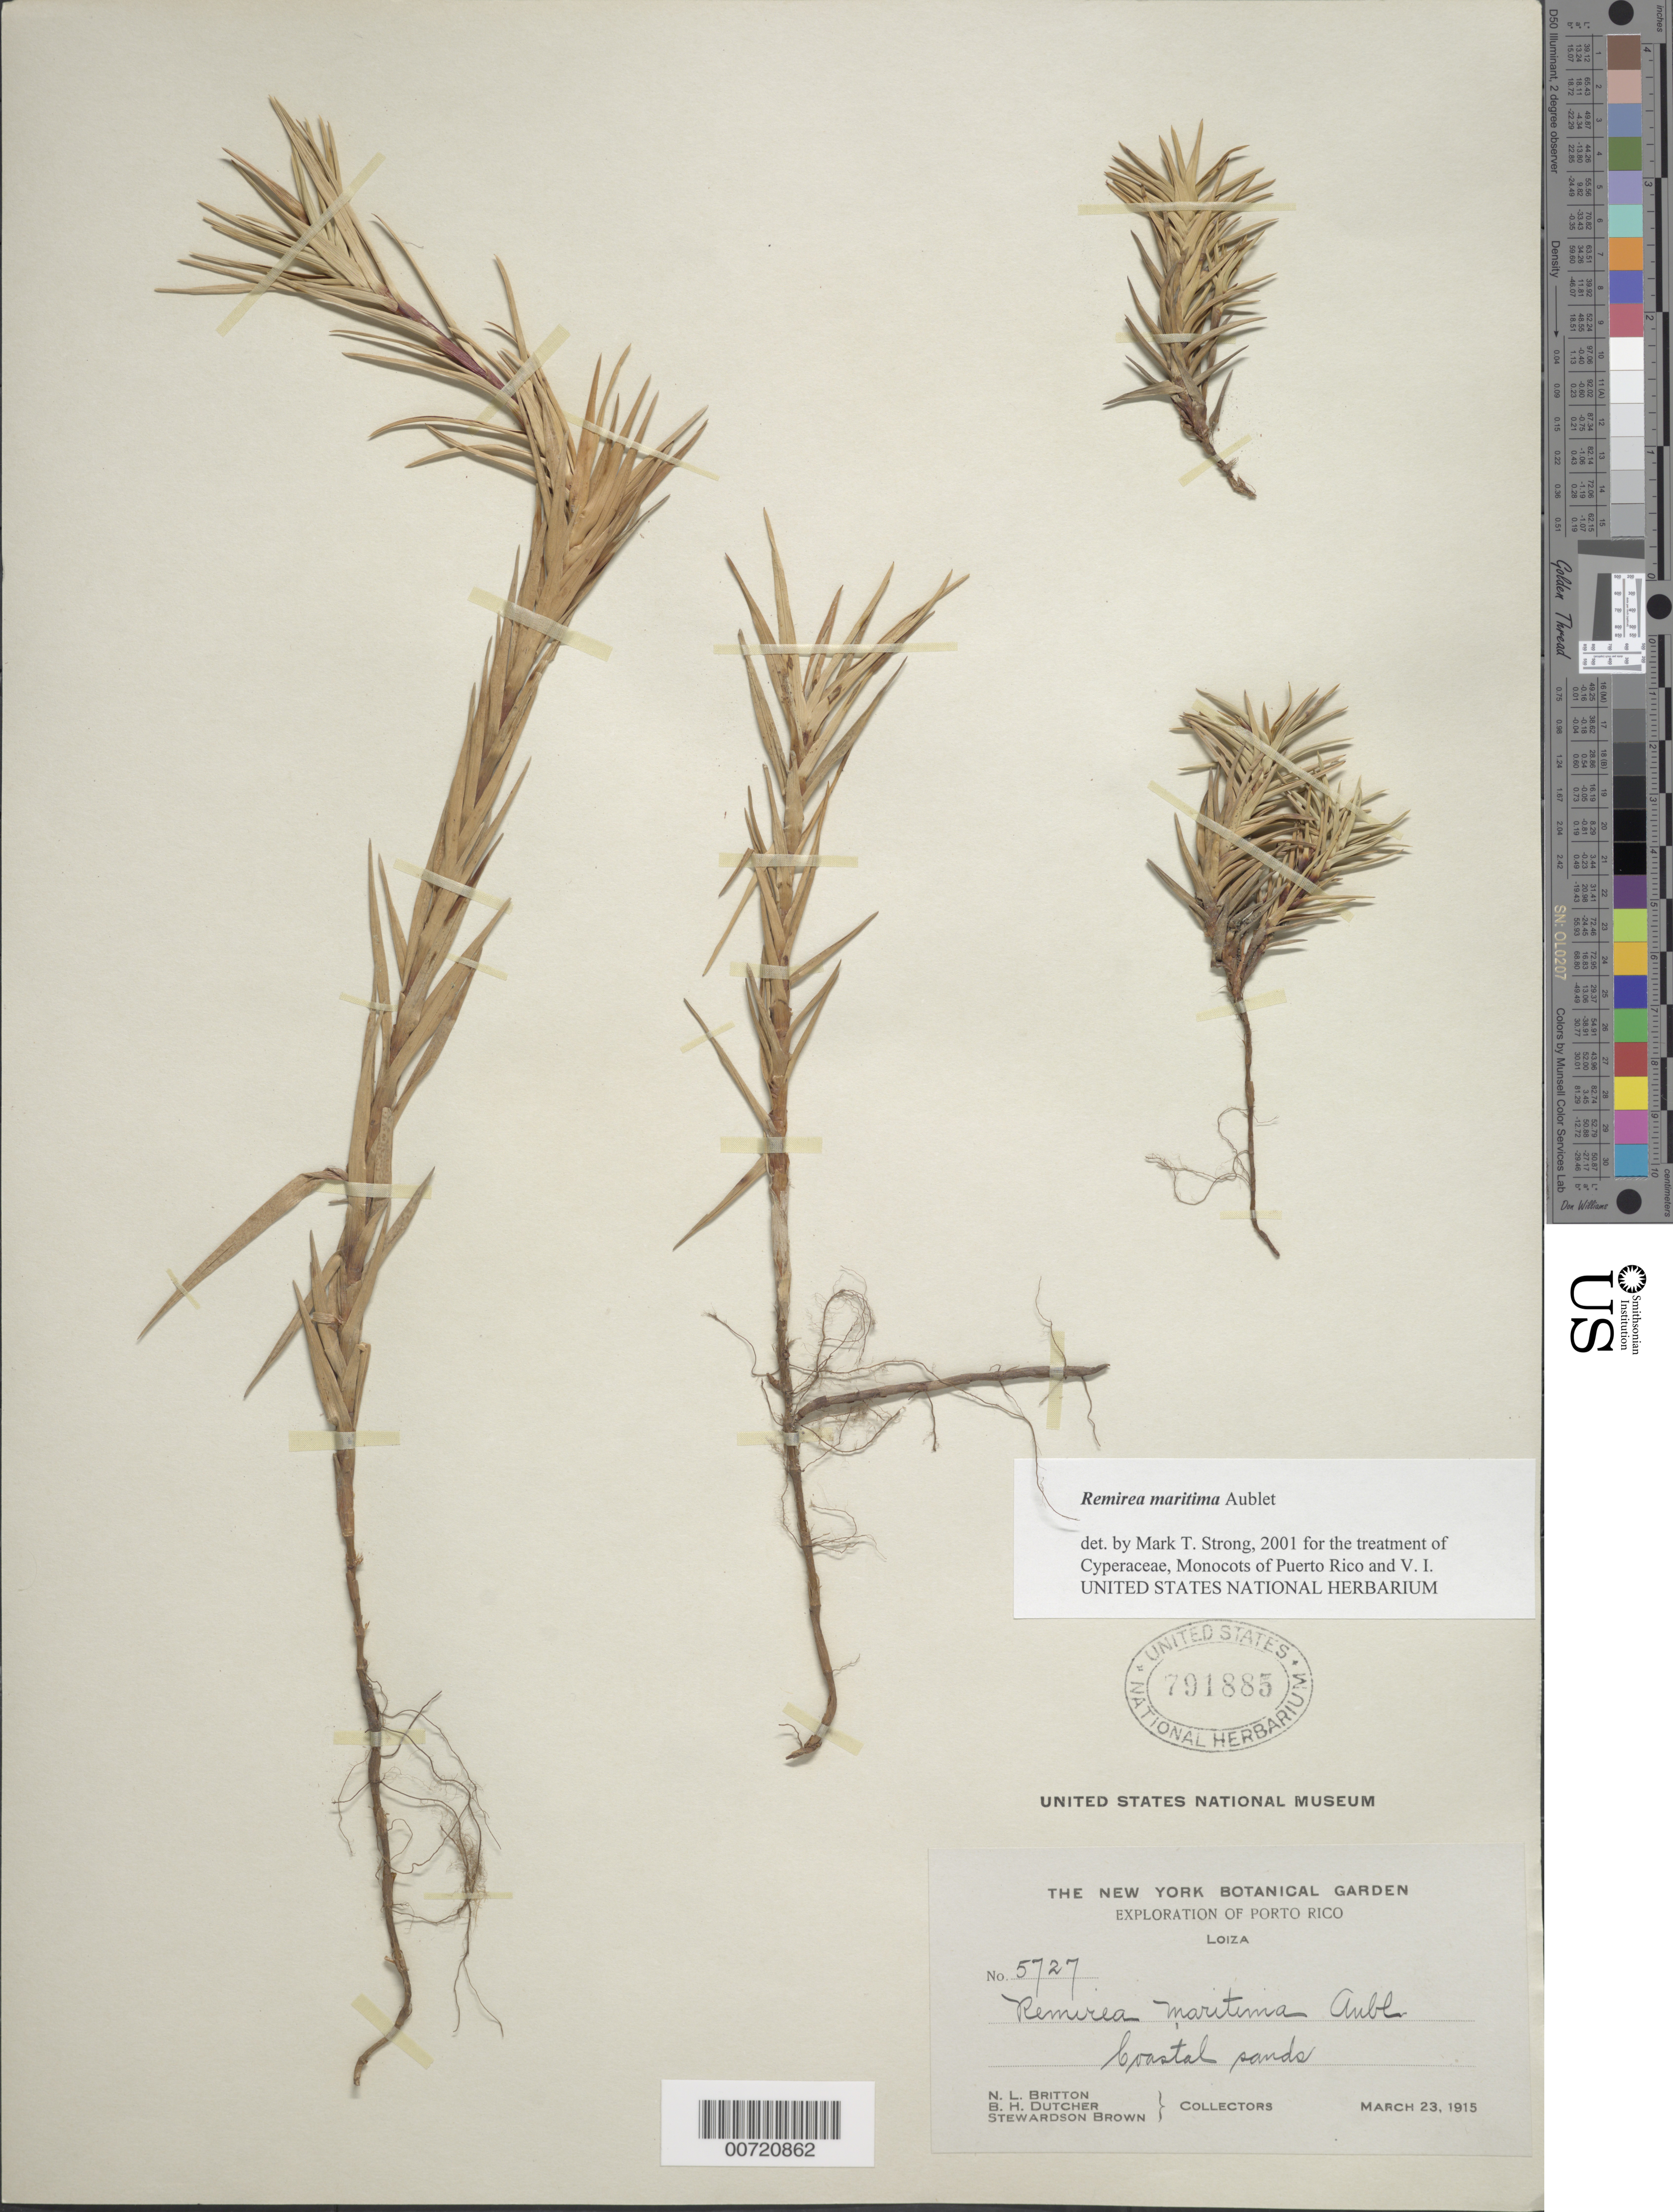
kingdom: Plantae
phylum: Tracheophyta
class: Liliopsida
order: Poales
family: Cyperaceae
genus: Cyperus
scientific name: Cyperus pedunculatus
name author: (R. Br.) J. Kern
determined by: Strong, M. T., (US), Smithsonian Institution - National Museum of Natural History (UNITED STATES)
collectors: N. Britton, B. H. Dutcher & S. Brown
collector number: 5727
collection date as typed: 23 Mar 1915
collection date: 1915-03-23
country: Puerto Rico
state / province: Loíza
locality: Loiza.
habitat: Coastal sands.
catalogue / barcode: US 791885